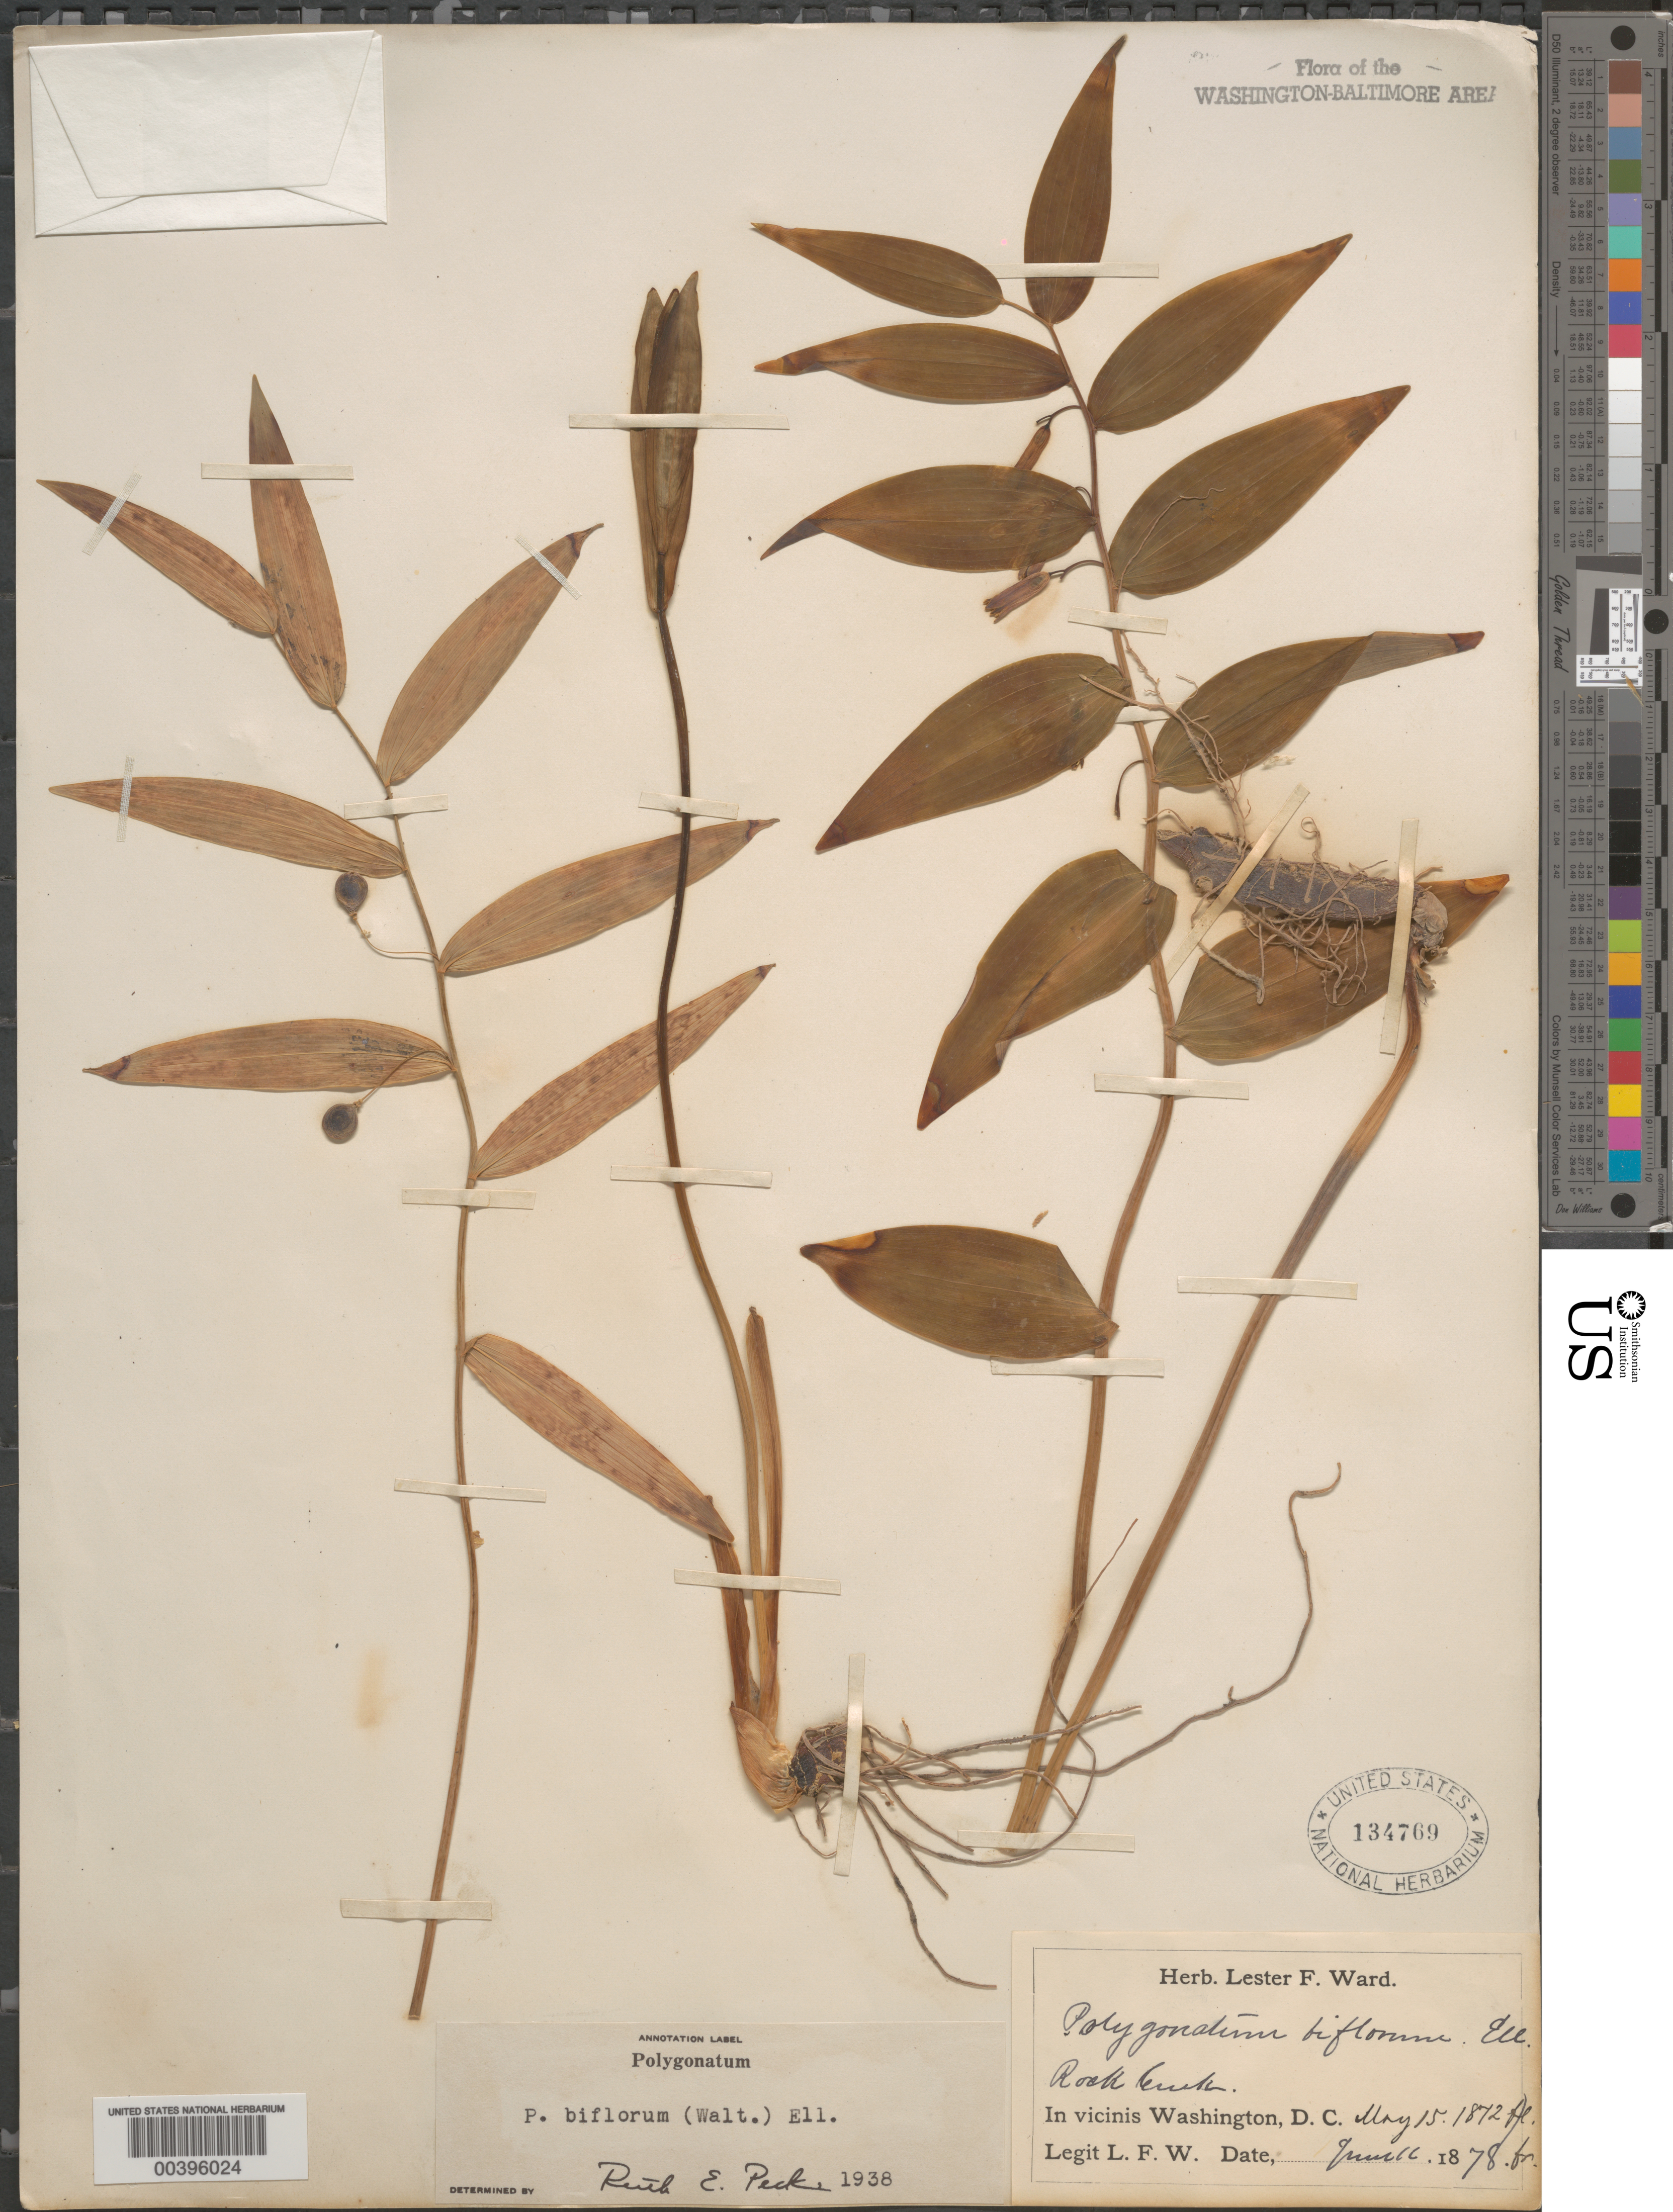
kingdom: Plantae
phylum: Tracheophyta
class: Liliopsida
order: Asparagales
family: Asparagaceae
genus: Polygonatum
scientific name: Polygonatum biflorum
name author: (Walter) Elliott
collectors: L. F. Ward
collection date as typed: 15 May 1872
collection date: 1872-05-15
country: United States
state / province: District of Columbia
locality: Rock Creek Rock Creek Park and vicinity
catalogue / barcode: US 134769